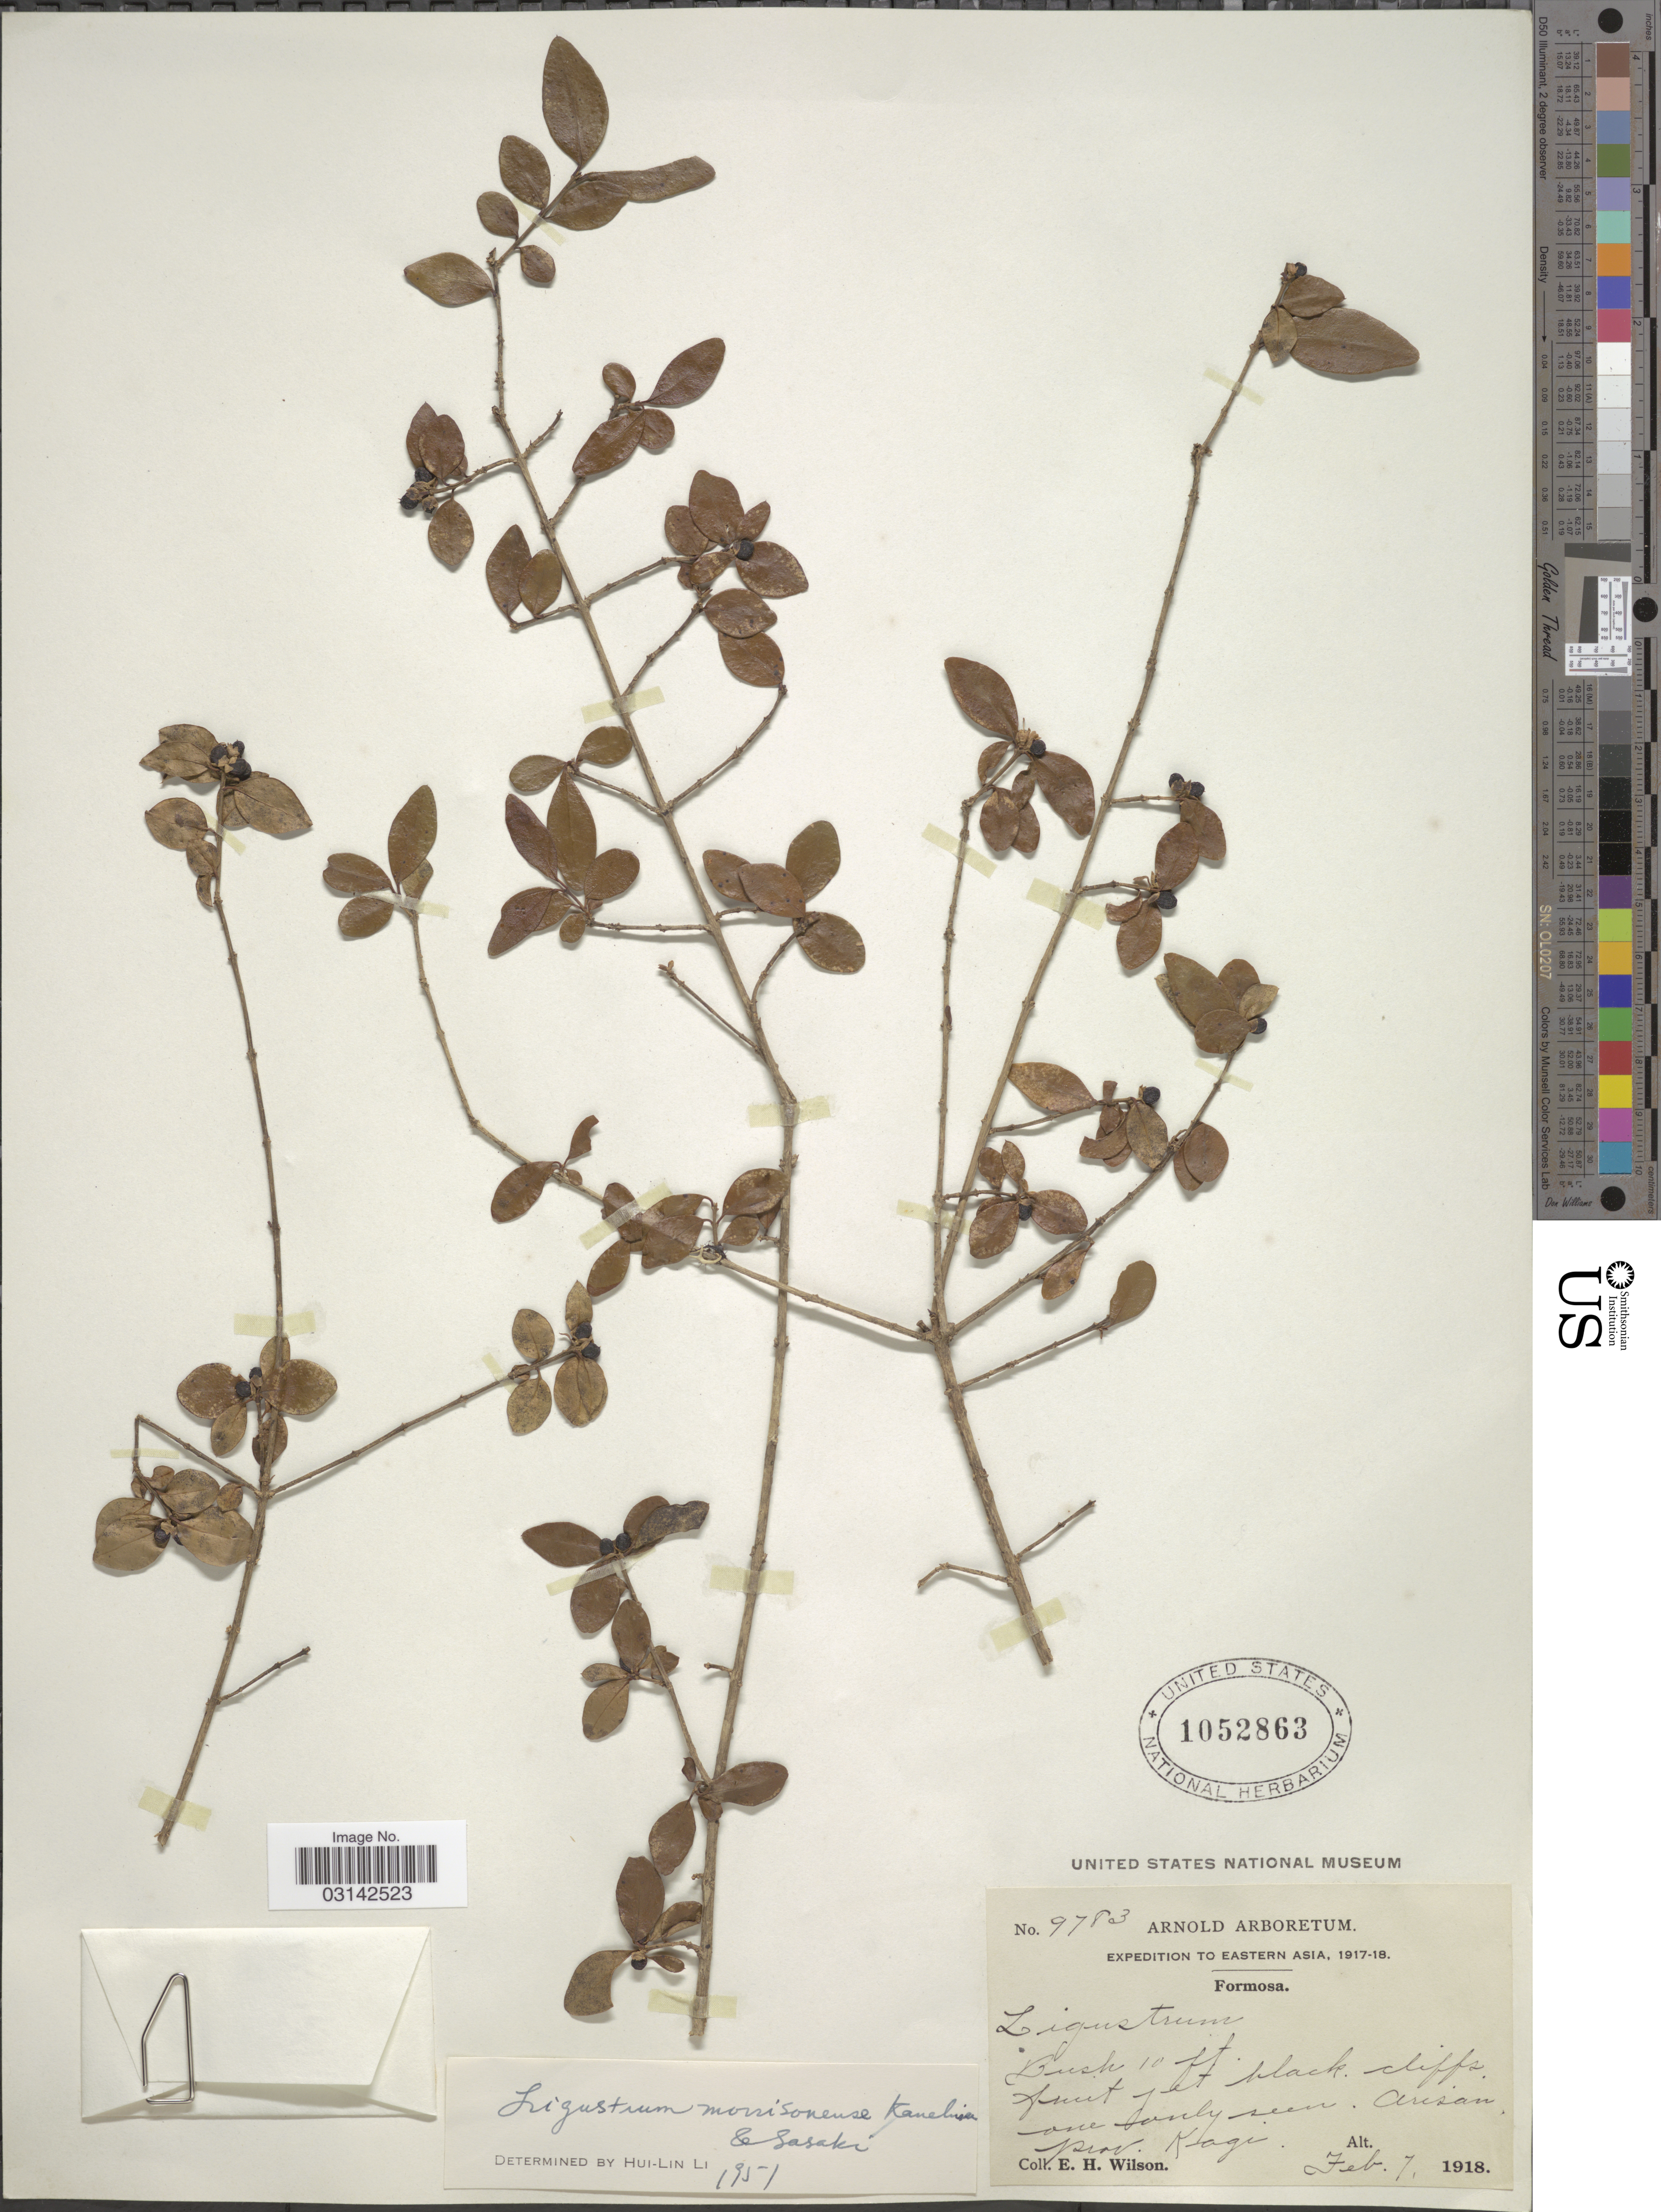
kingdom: Plantae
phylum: Tracheophyta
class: Magnoliopsida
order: Lamiales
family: Oleaceae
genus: Ligustrum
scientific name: Ligustrum morrisonense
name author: Kaneh. & Sasaki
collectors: E. Wilson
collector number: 9783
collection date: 1918-02-07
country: Taiwan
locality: Eastern Asia, Formosa, Arisan, prov. Kagi.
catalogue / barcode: US 1052863